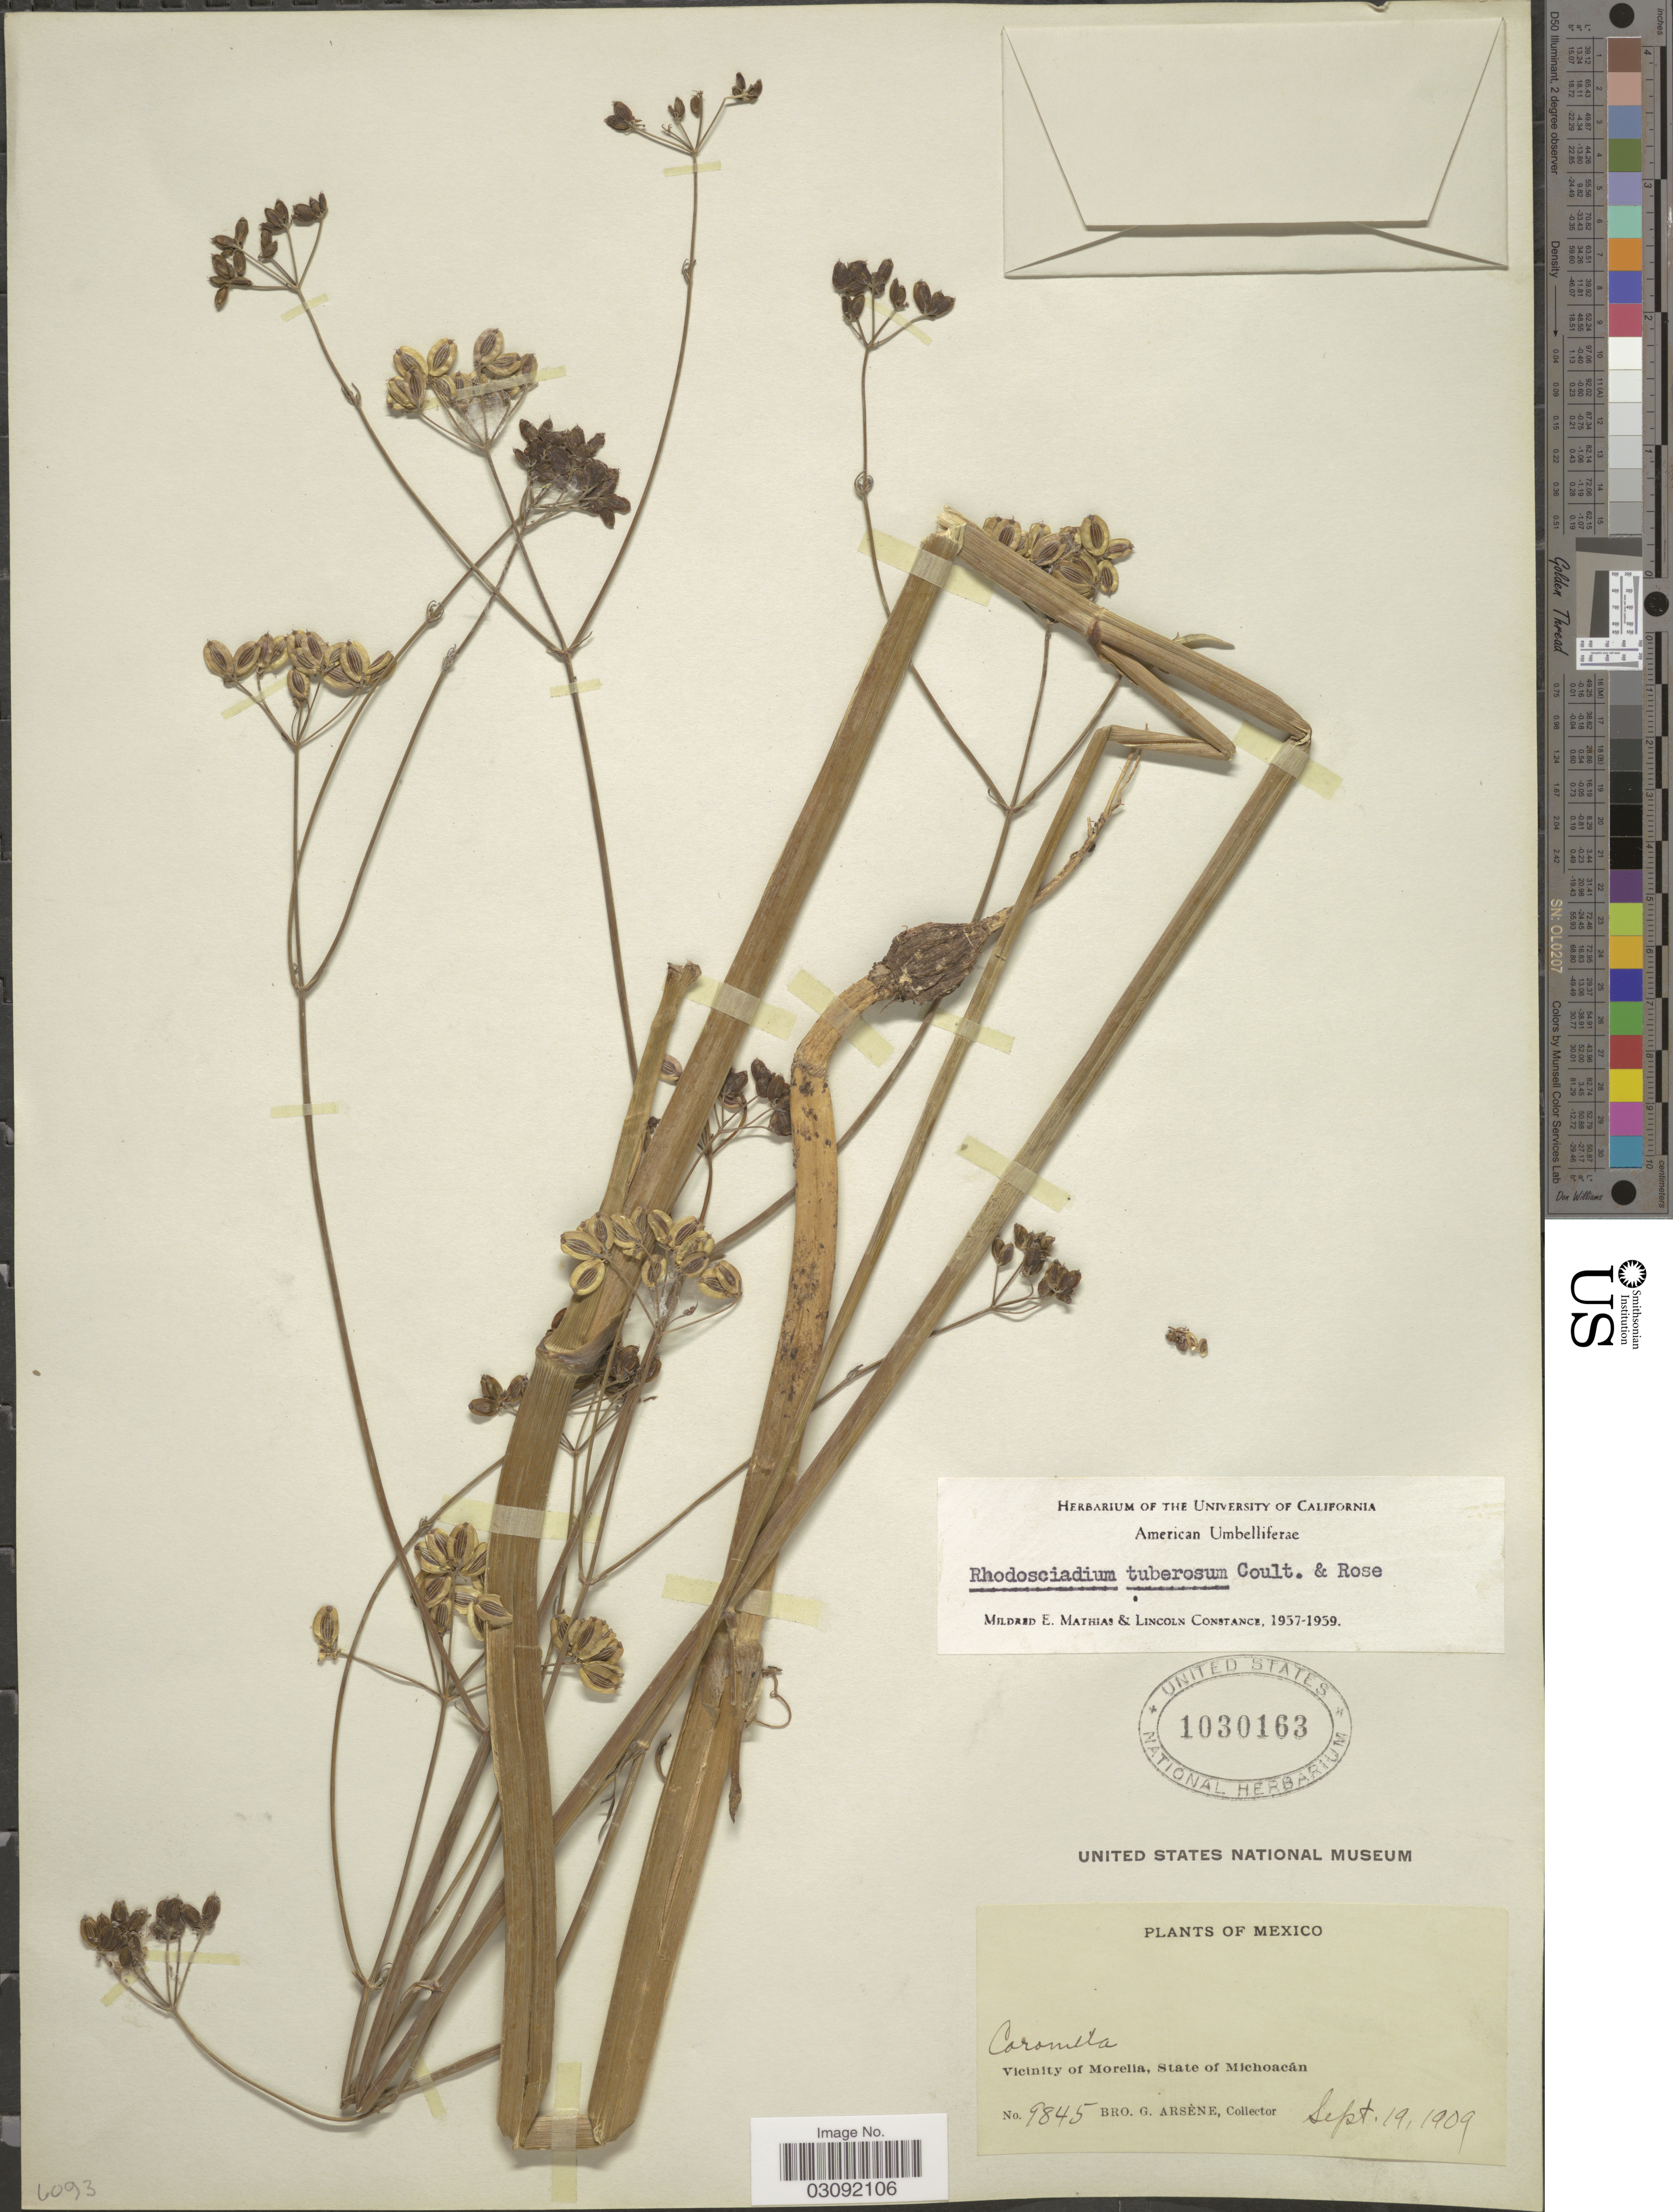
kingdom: Plantae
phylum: Tracheophyta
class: Magnoliopsida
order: Apiales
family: Apiaceae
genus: Rhodosciadium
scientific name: Rhodosciadium tuberosum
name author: (J.M. Coult. & Rose) Drude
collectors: Bro. G. Arsène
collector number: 9845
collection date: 1909-09-19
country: Mexico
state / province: Michoacán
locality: Vicinity of Morelia, State of Michoacán.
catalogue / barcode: US 1030163